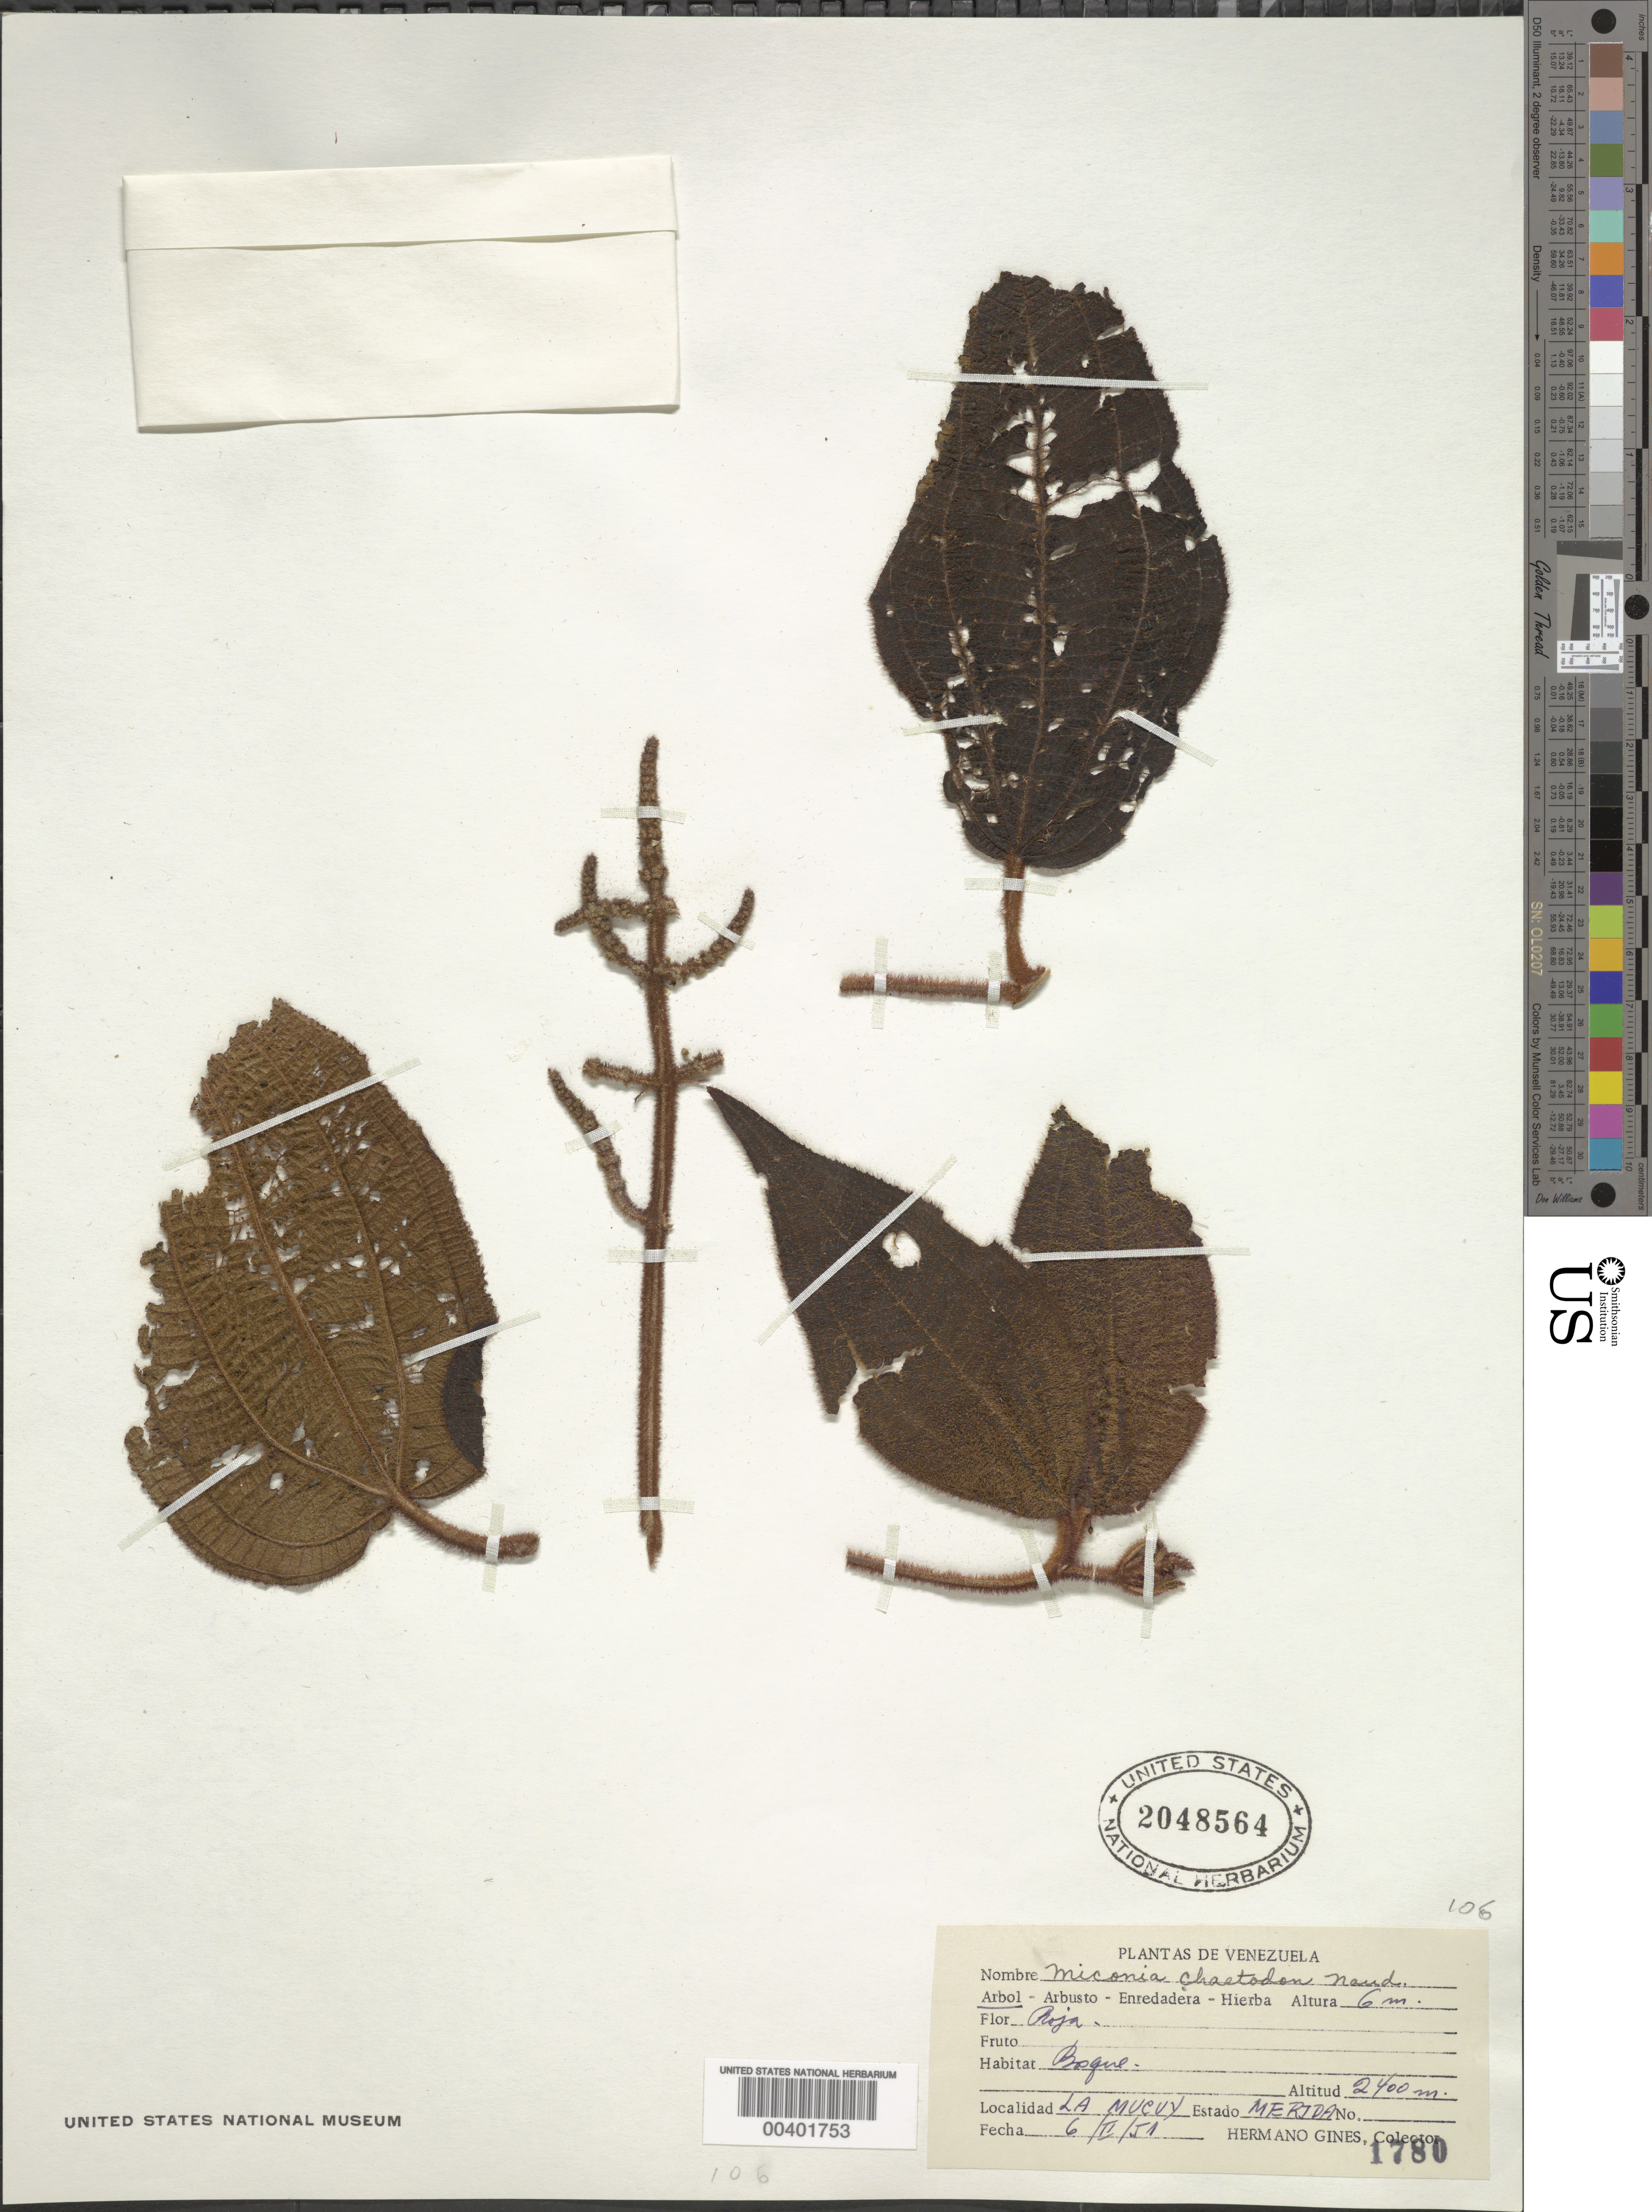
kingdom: Plantae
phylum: Tracheophyta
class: Magnoliopsida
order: Myrtales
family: Melastomataceae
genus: Miconia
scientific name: Miconia chaetodon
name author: Naudin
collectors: Bro. Gines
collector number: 1780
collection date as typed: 06 Feb 1951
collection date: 1951-02-06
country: Venezuela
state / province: Mérida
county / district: Libertador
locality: La Mucuy Mucuy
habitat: Bosque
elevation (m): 2400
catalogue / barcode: US 2048564